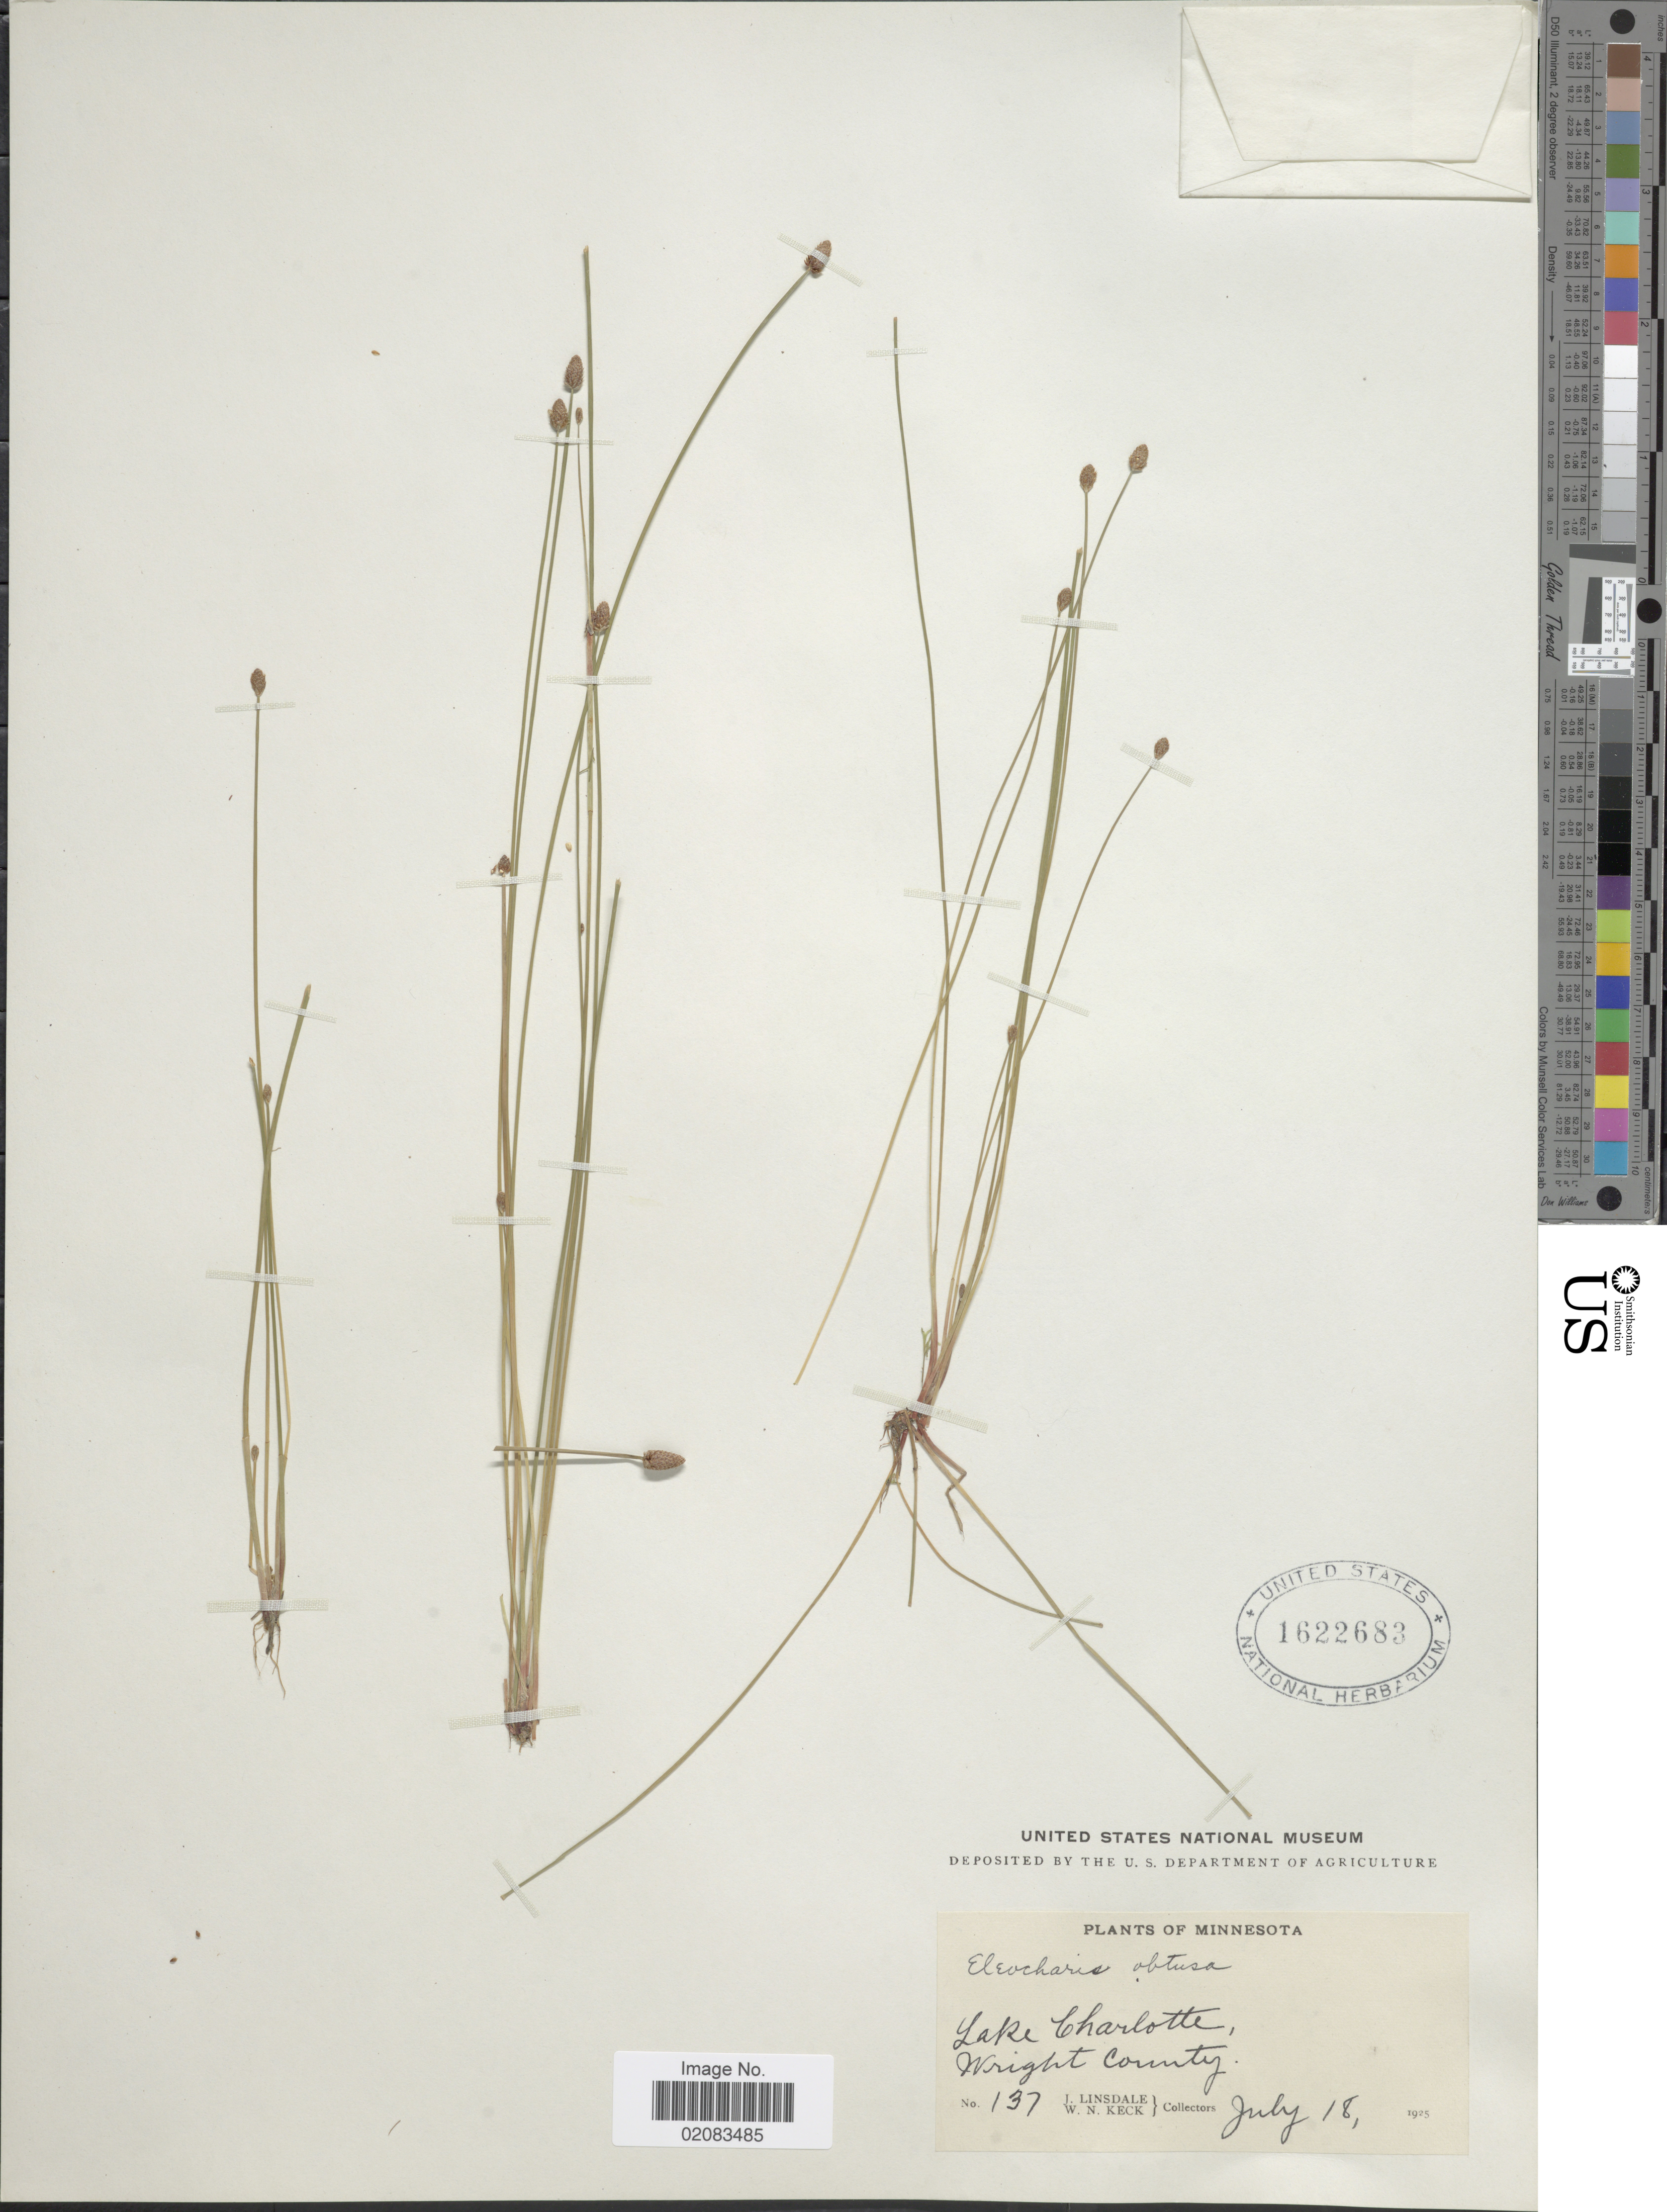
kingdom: Plantae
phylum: Tracheophyta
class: Liliopsida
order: Poales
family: Cyperaceae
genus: Eleocharis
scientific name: Eleocharis obtusa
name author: (Willd.) Schult.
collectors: J. Linsdale & W. Keck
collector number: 137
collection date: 1925-07-18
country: United States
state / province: Minnesota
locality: Lake Charlotte, Wright County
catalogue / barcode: US 1622683